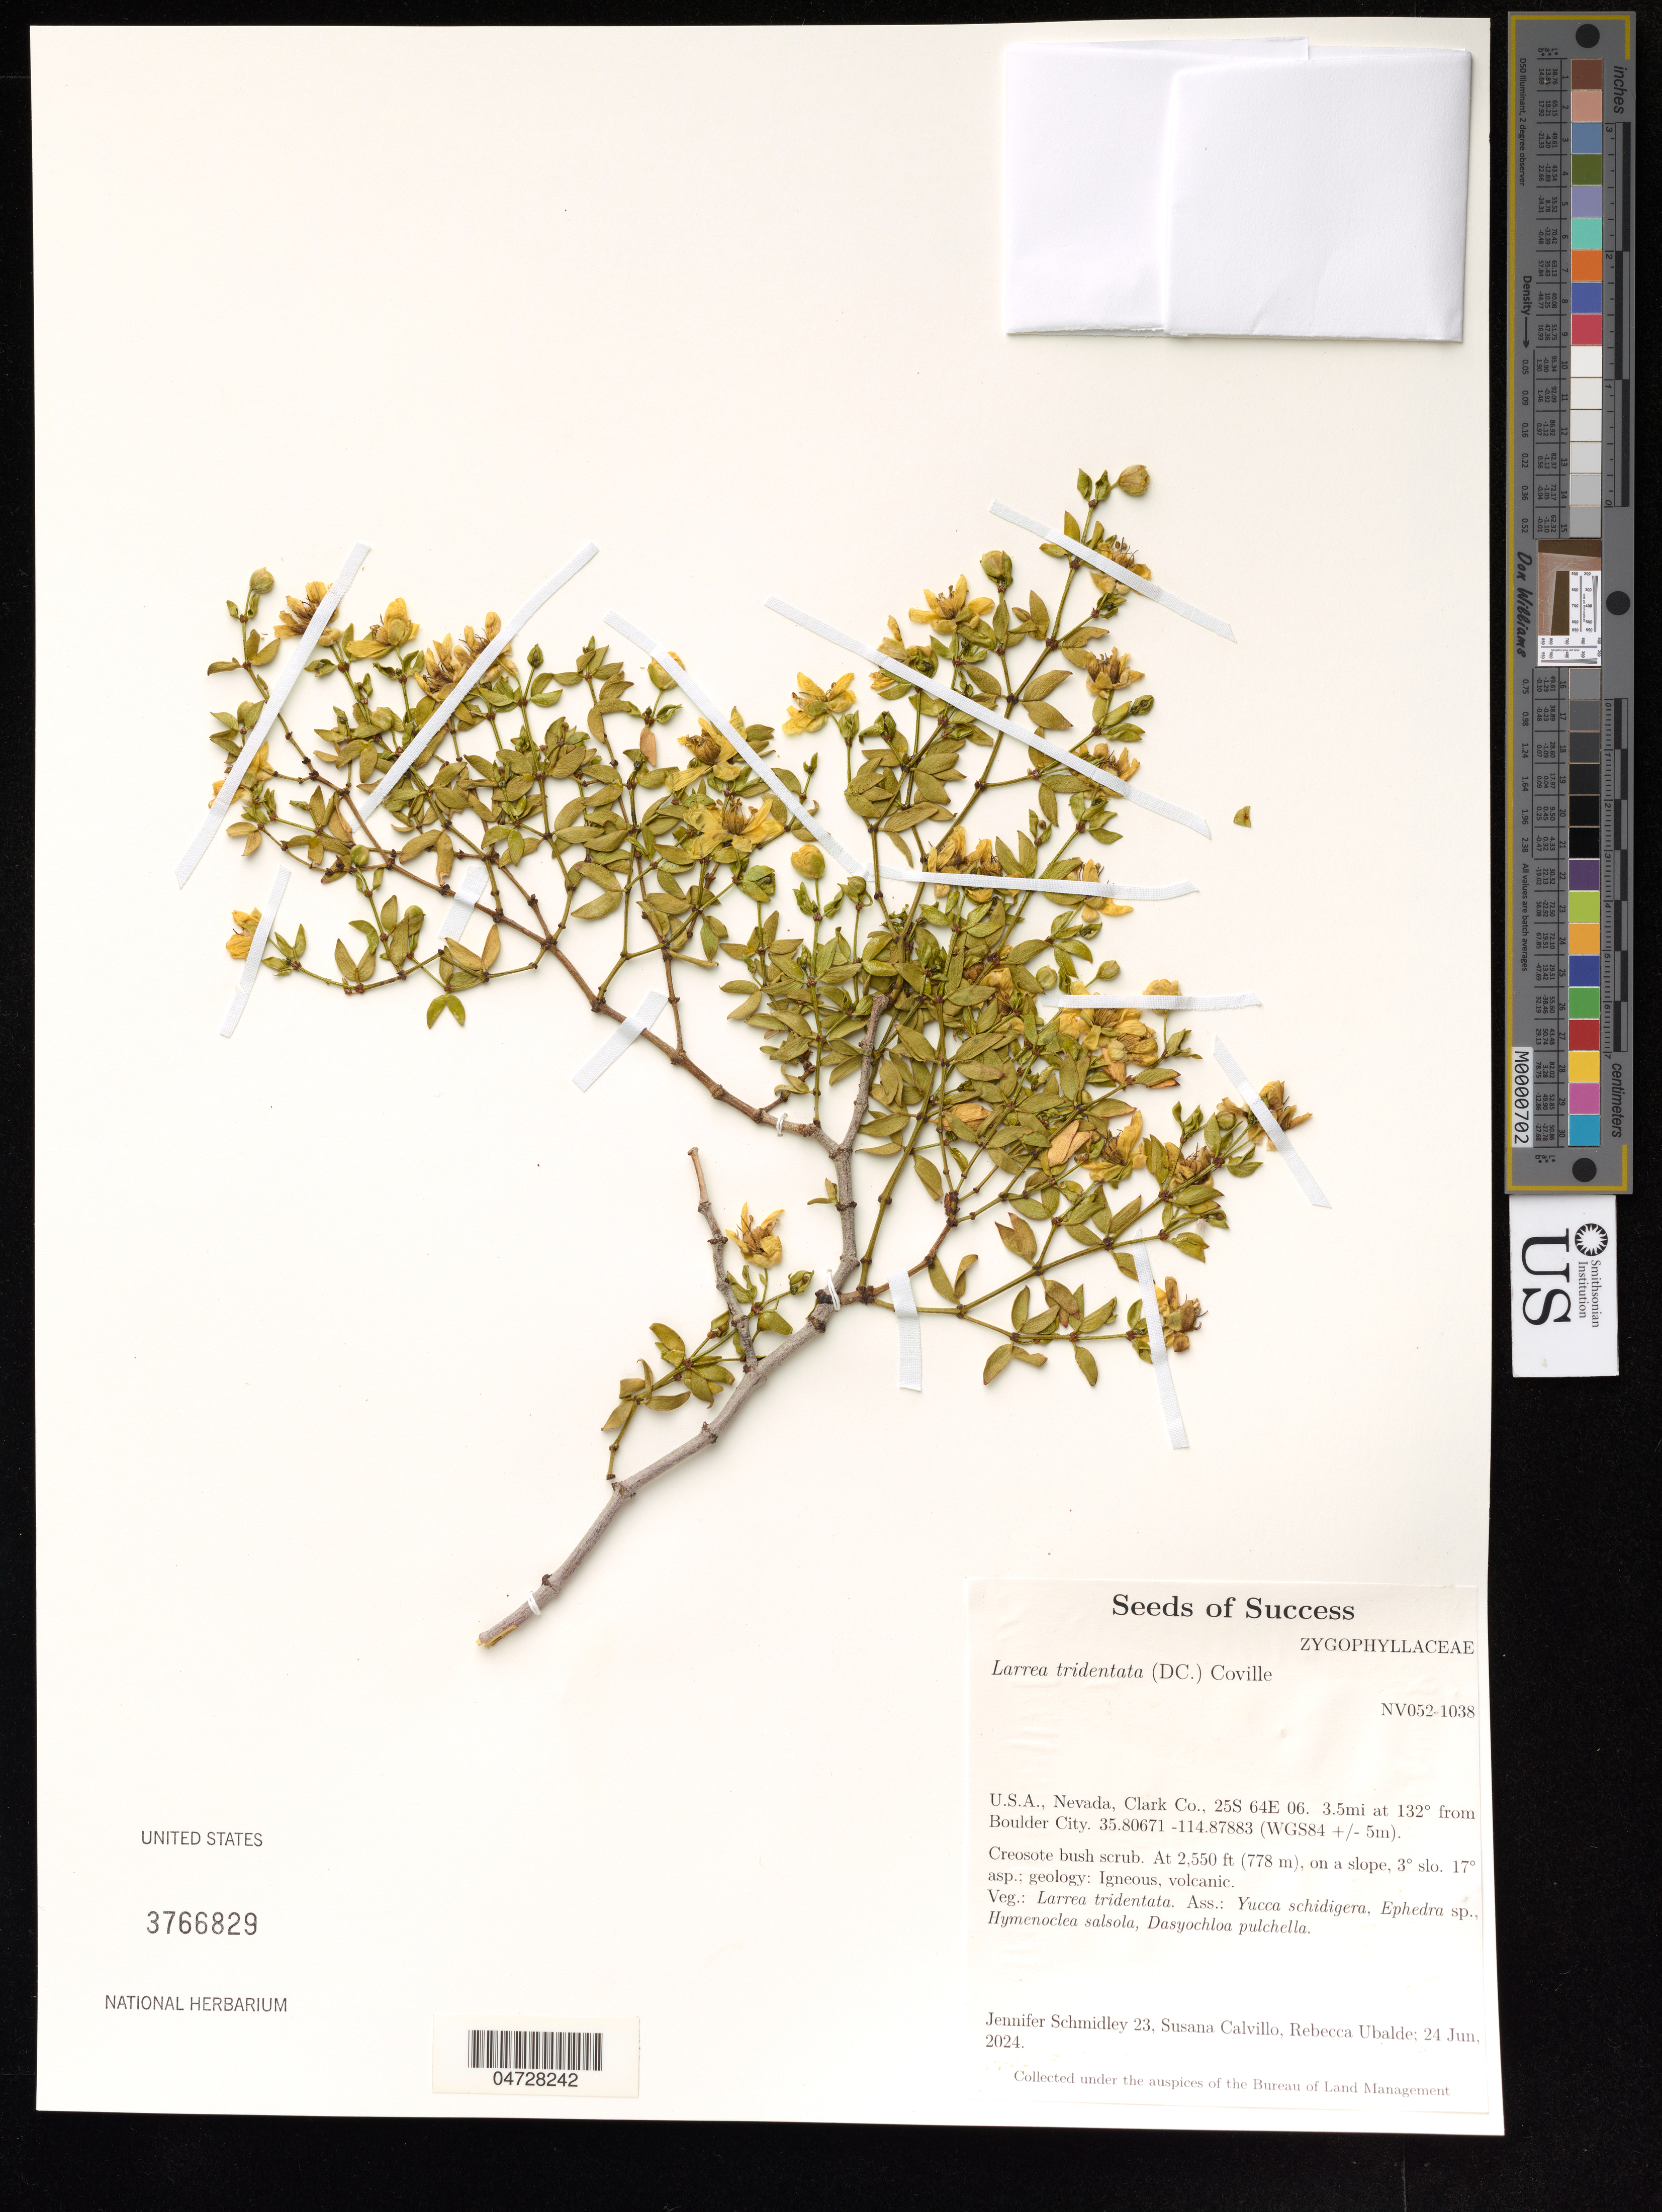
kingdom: Plantae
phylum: Tracheophyta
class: Magnoliopsida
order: Zygophyllales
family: Zygophyllaceae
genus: Larrea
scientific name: Larrea tridentata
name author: (Sessé & Moc. ex DC.) Coville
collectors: J. Schmidley, S. Calvillo & R. Ubalde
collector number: NV052-1038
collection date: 2024-06-24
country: United States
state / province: Nevada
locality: Clark Co., 25S 64E 06. 3.5mi at 132° from Boulder City.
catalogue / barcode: US 3766829